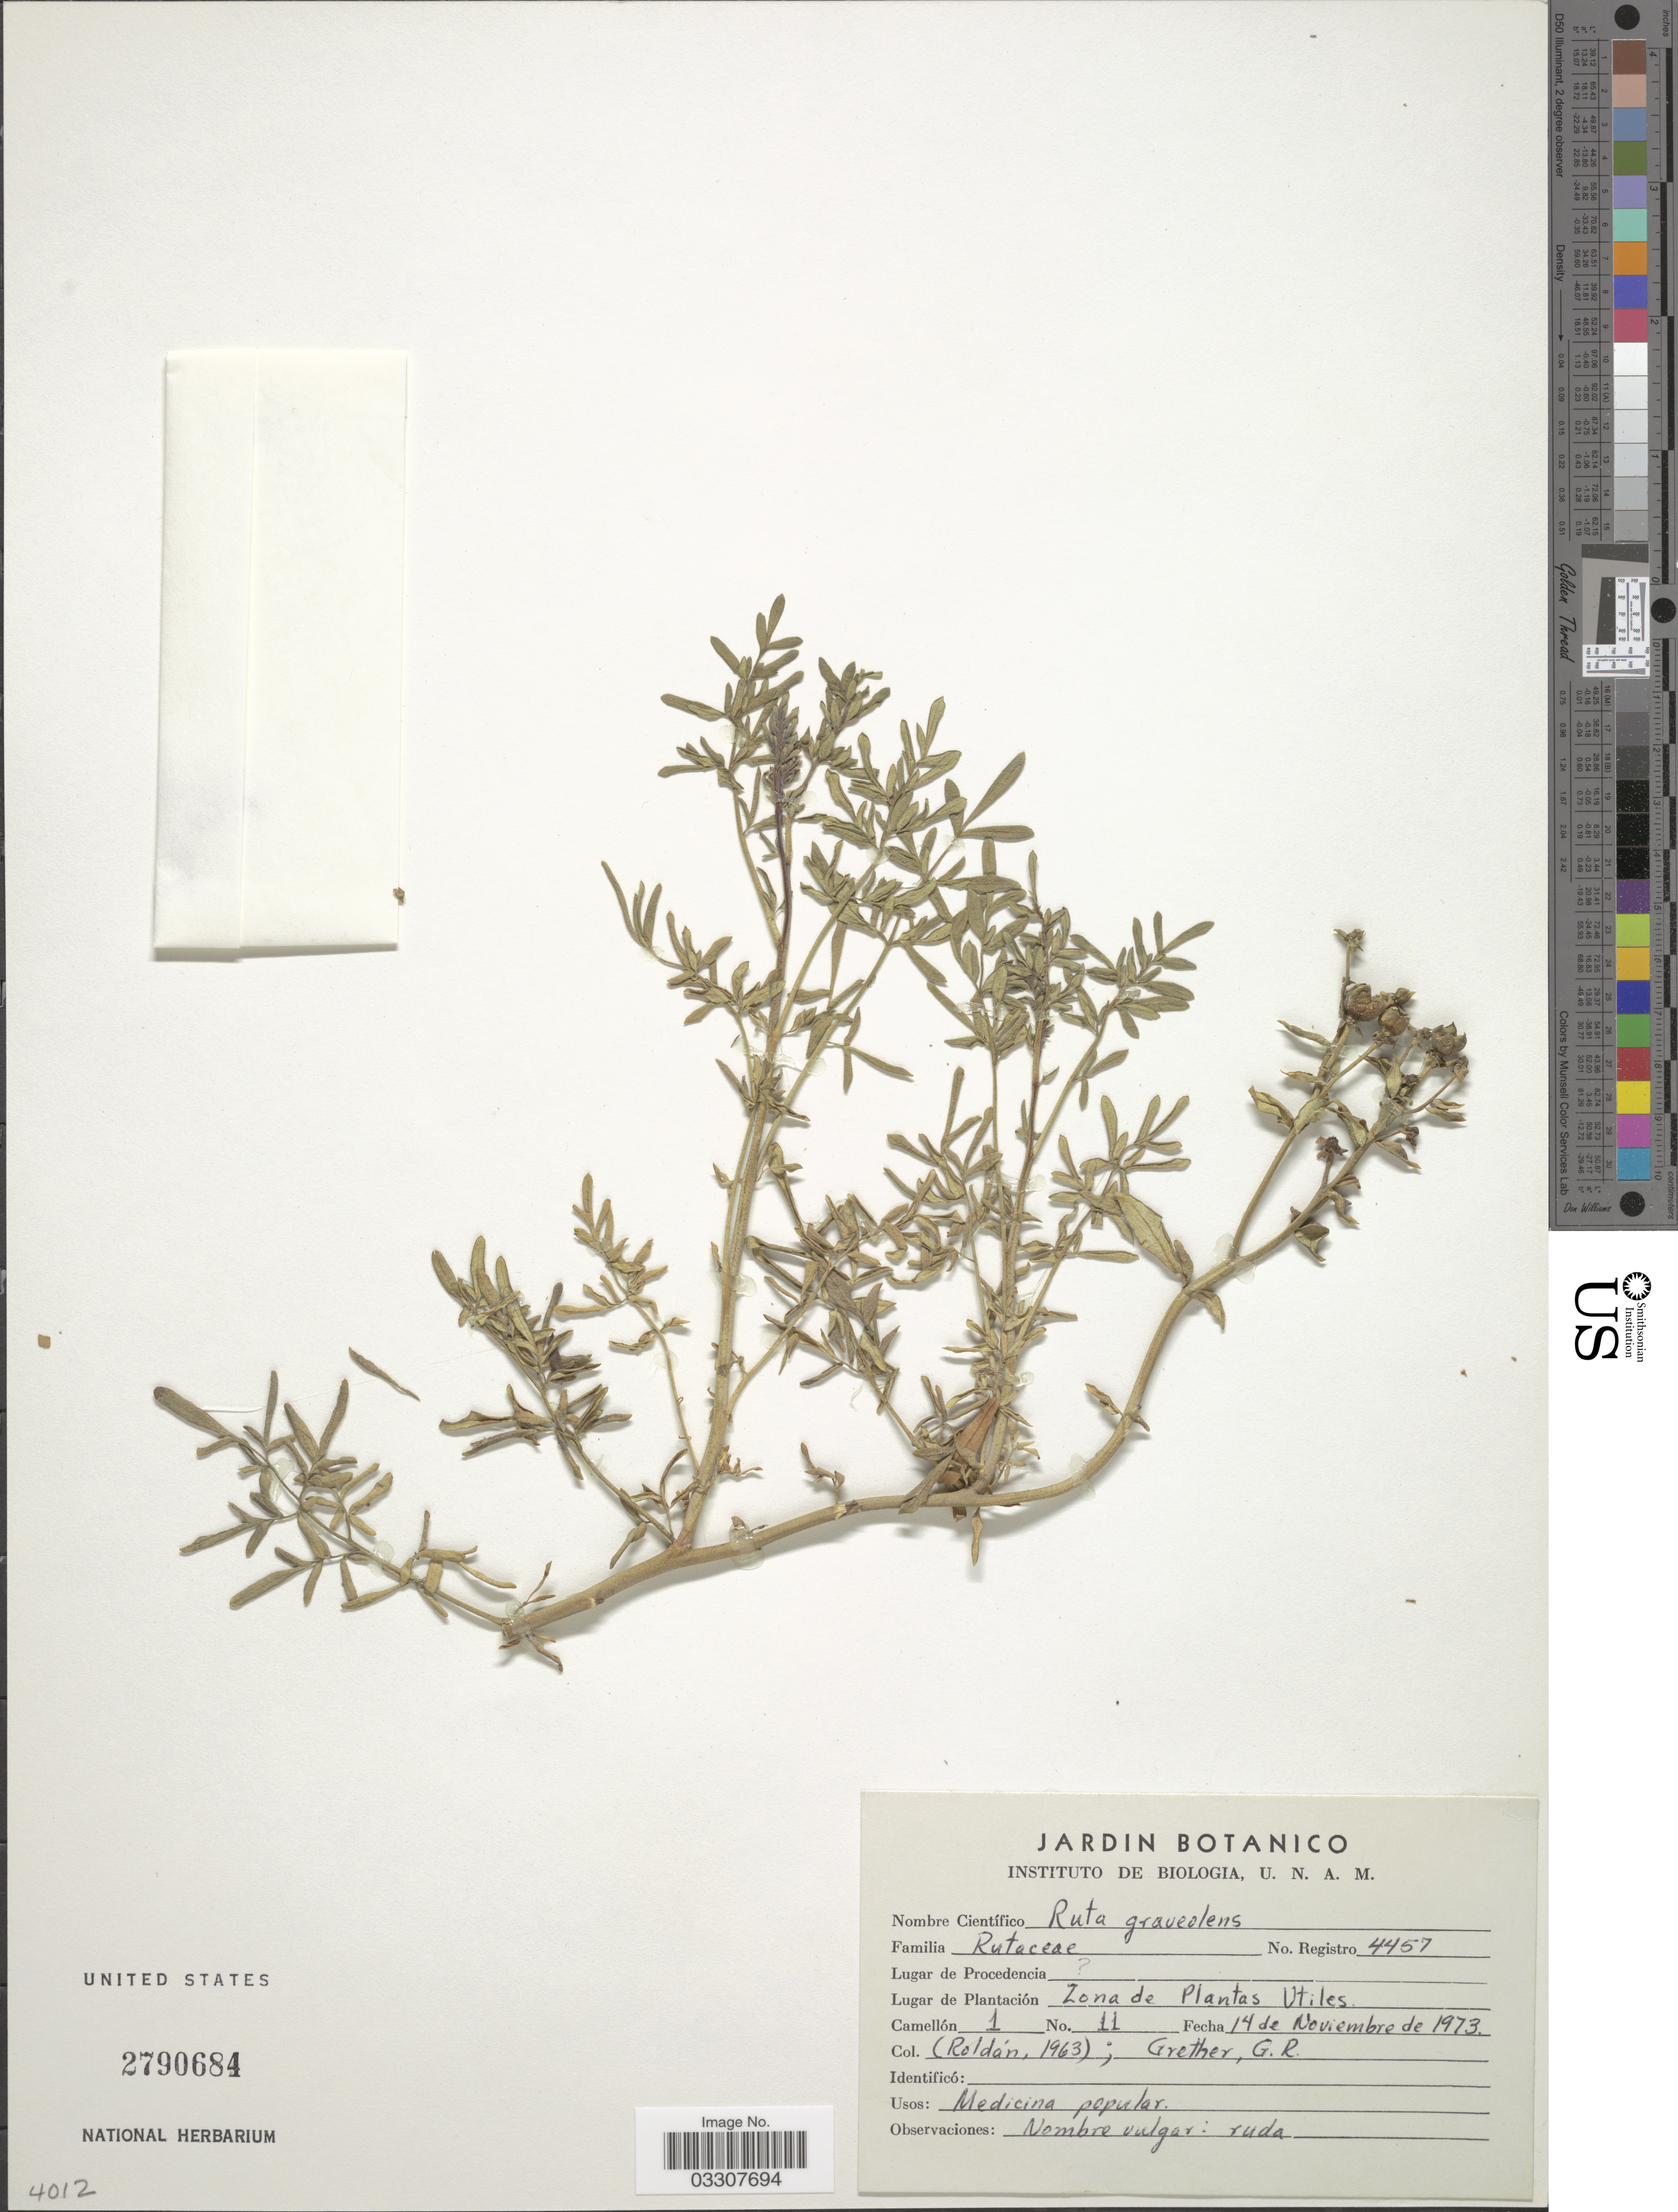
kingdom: Plantae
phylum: Tracheophyta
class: Magnoliopsida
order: Sapindales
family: Rutaceae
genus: Ruta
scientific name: Ruta chalepensis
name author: L.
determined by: Strong, Mark T., (BOT), Smithsonian Institution - National Museum of Natural History (UNITED STATES)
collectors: Roldán & G. Grether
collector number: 1963?/11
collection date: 1973-11-14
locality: Zona de Plantas Utiles.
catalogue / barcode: US 2790684